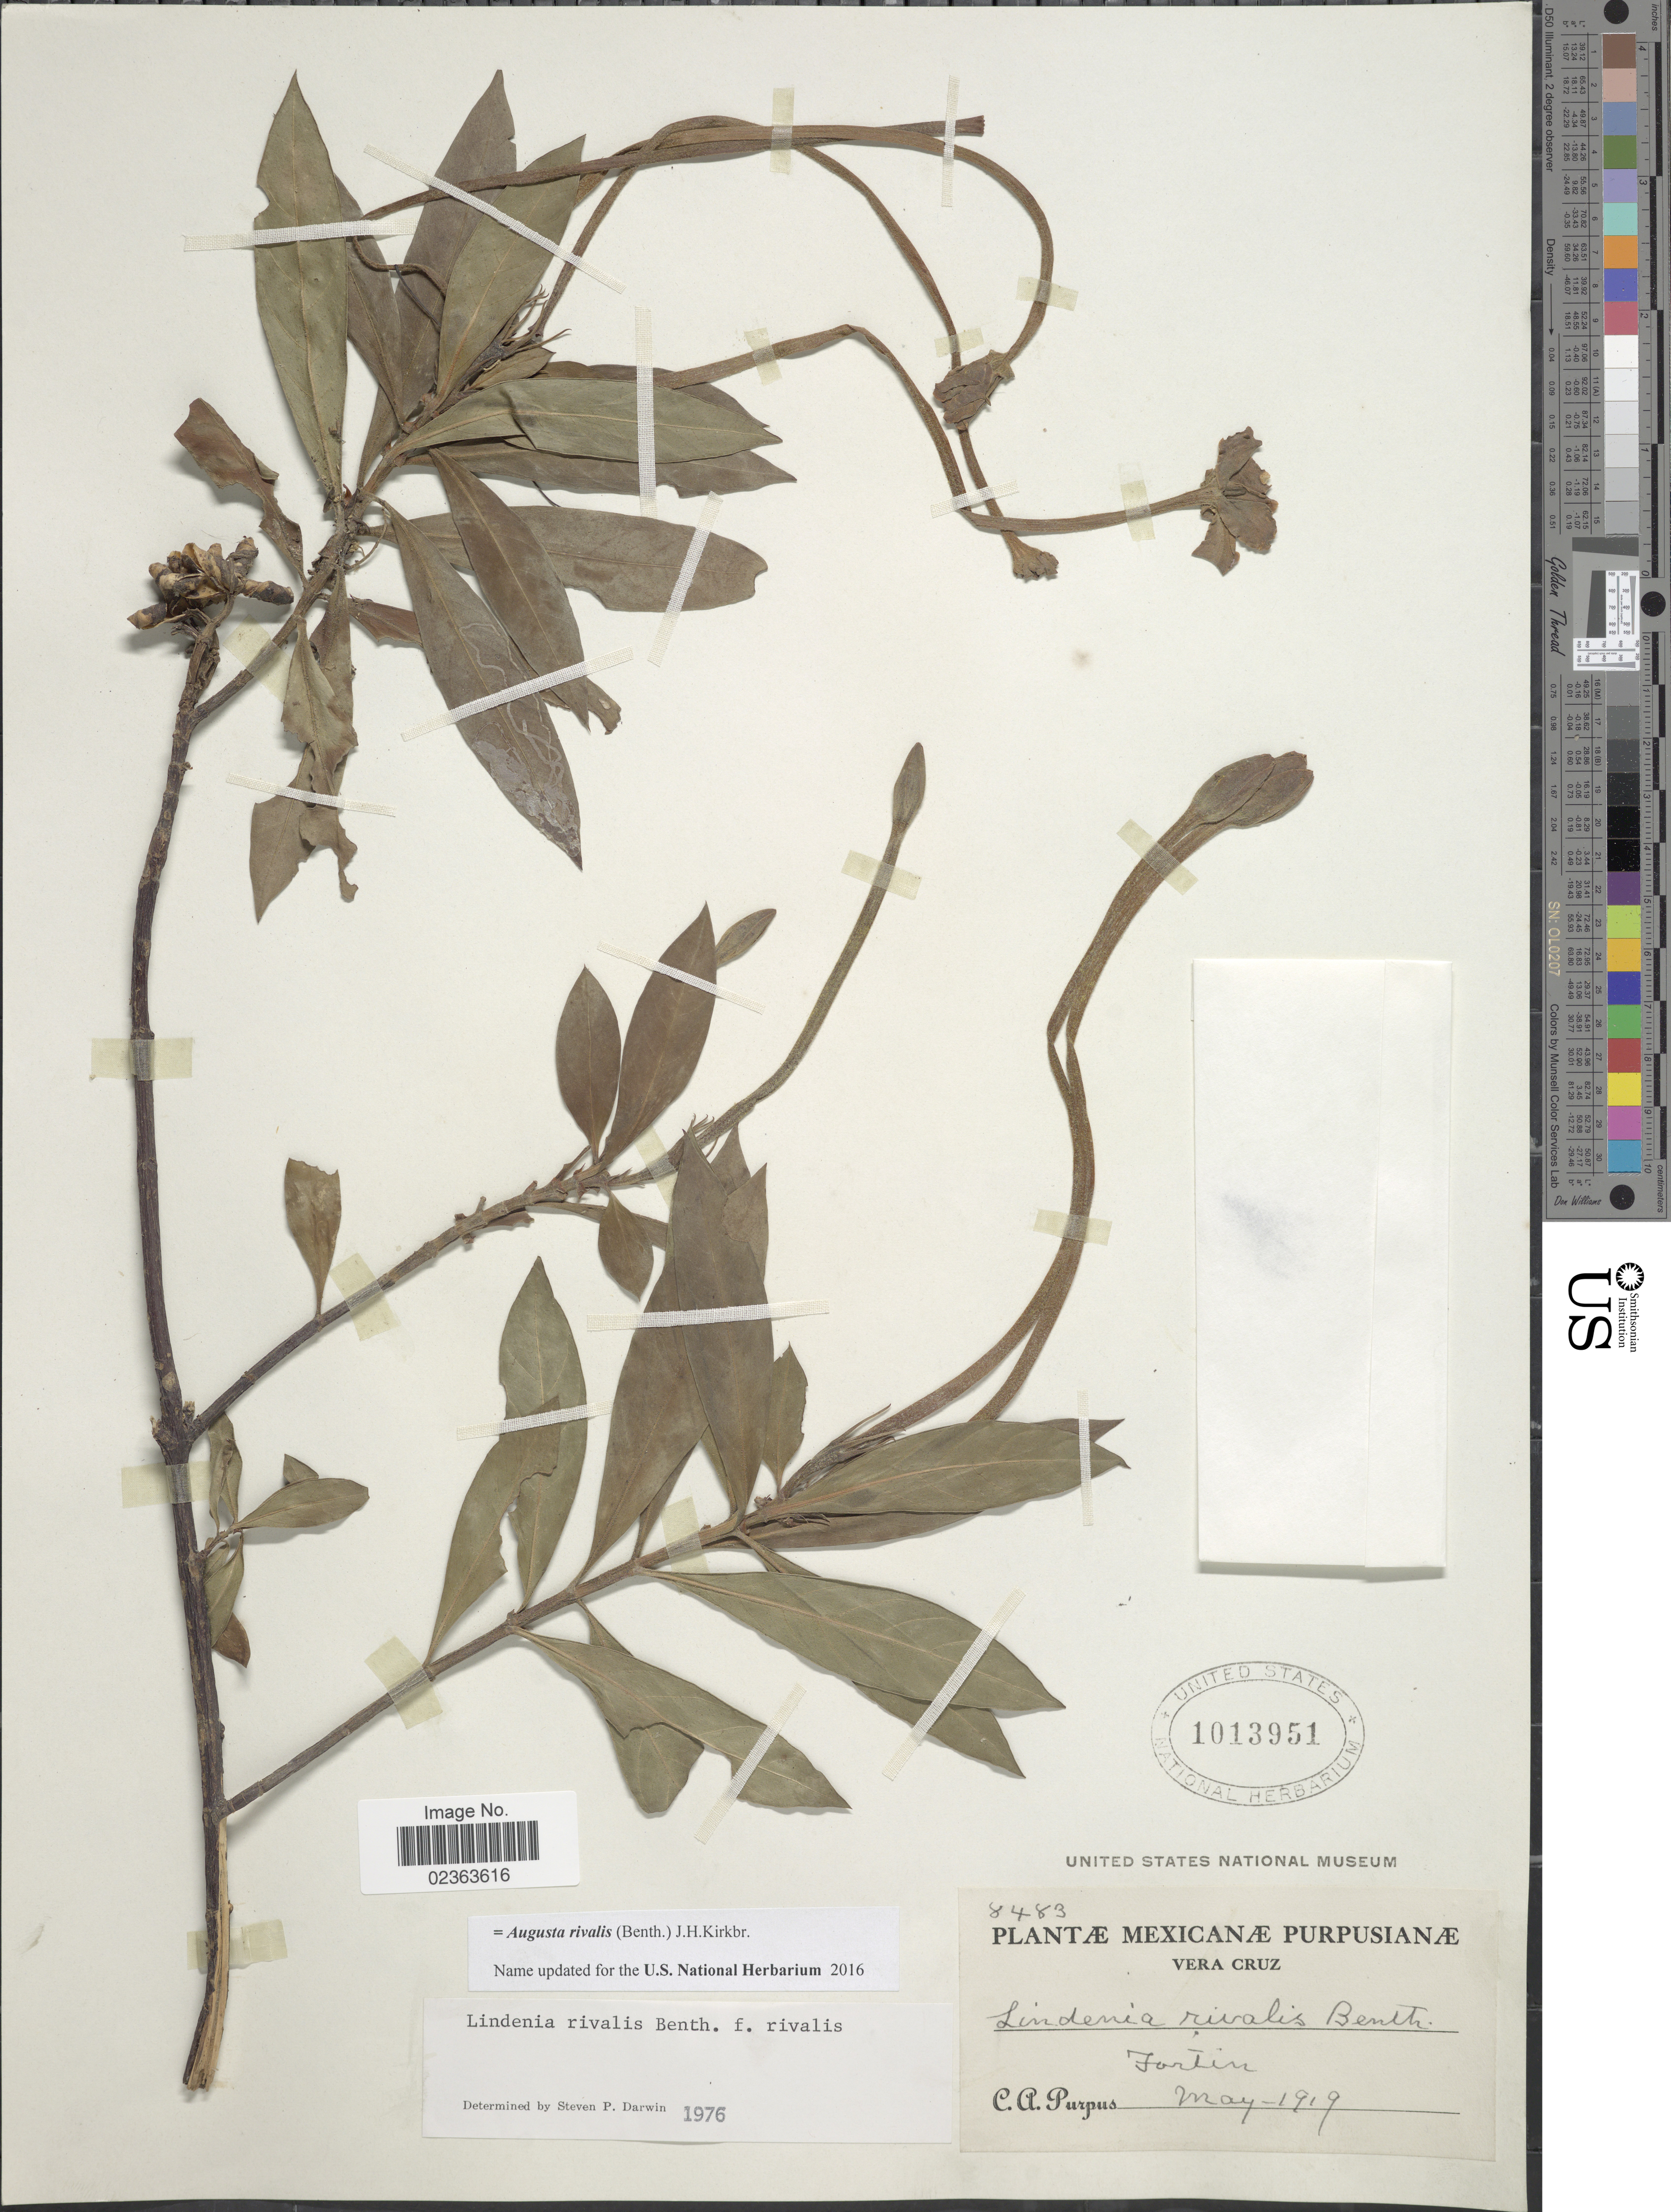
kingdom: Plantae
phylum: Tracheophyta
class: Magnoliopsida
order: Gentianales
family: Rubiaceae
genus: Augusta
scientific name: Augusta rivalis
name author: (Benth.) J.H. Kirkbr.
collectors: C. A. Purpus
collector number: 8483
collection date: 1919-05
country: Mexico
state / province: Veracruz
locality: Vera Cruz, Fortin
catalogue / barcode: US 1013951